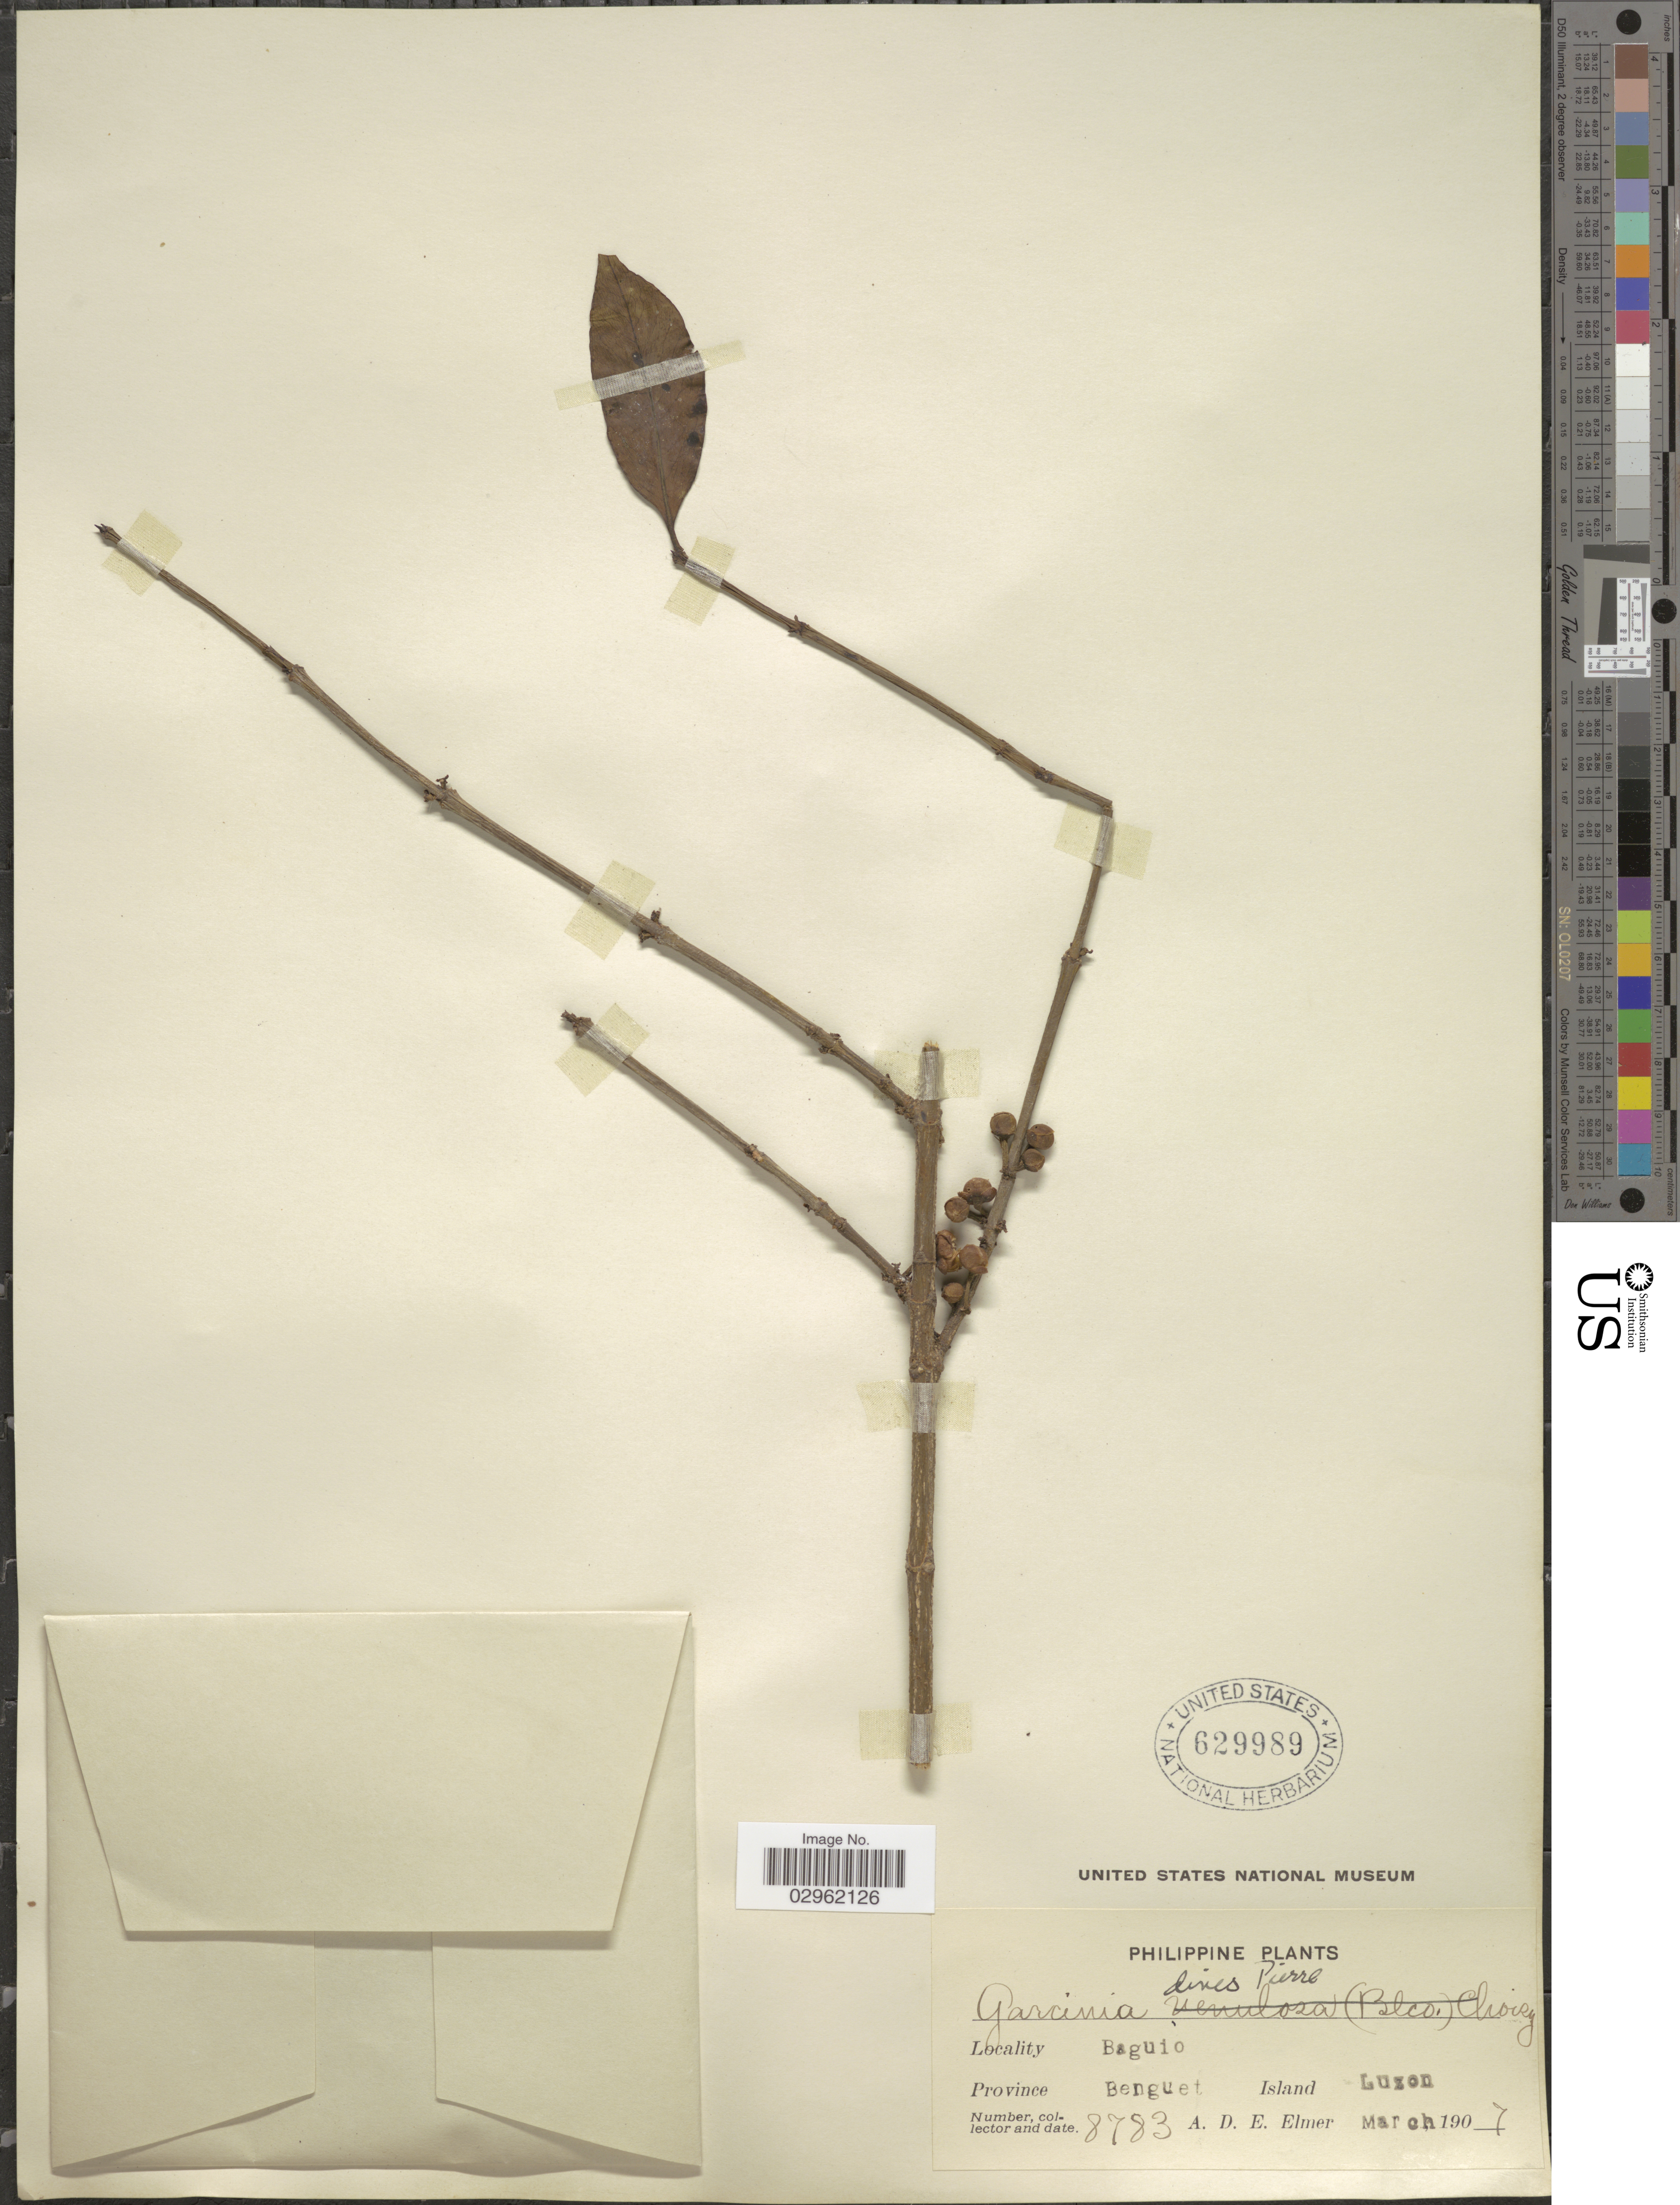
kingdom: Plantae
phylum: Tracheophyta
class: Magnoliopsida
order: Malpighiales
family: Clusiaceae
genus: Garcinia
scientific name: Garcinia dives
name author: Pierre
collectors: A. D. E. Elmer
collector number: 8783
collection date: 1907-03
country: Philippines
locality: Baguio. Province Benguet. Island Luzon.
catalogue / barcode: US 629989